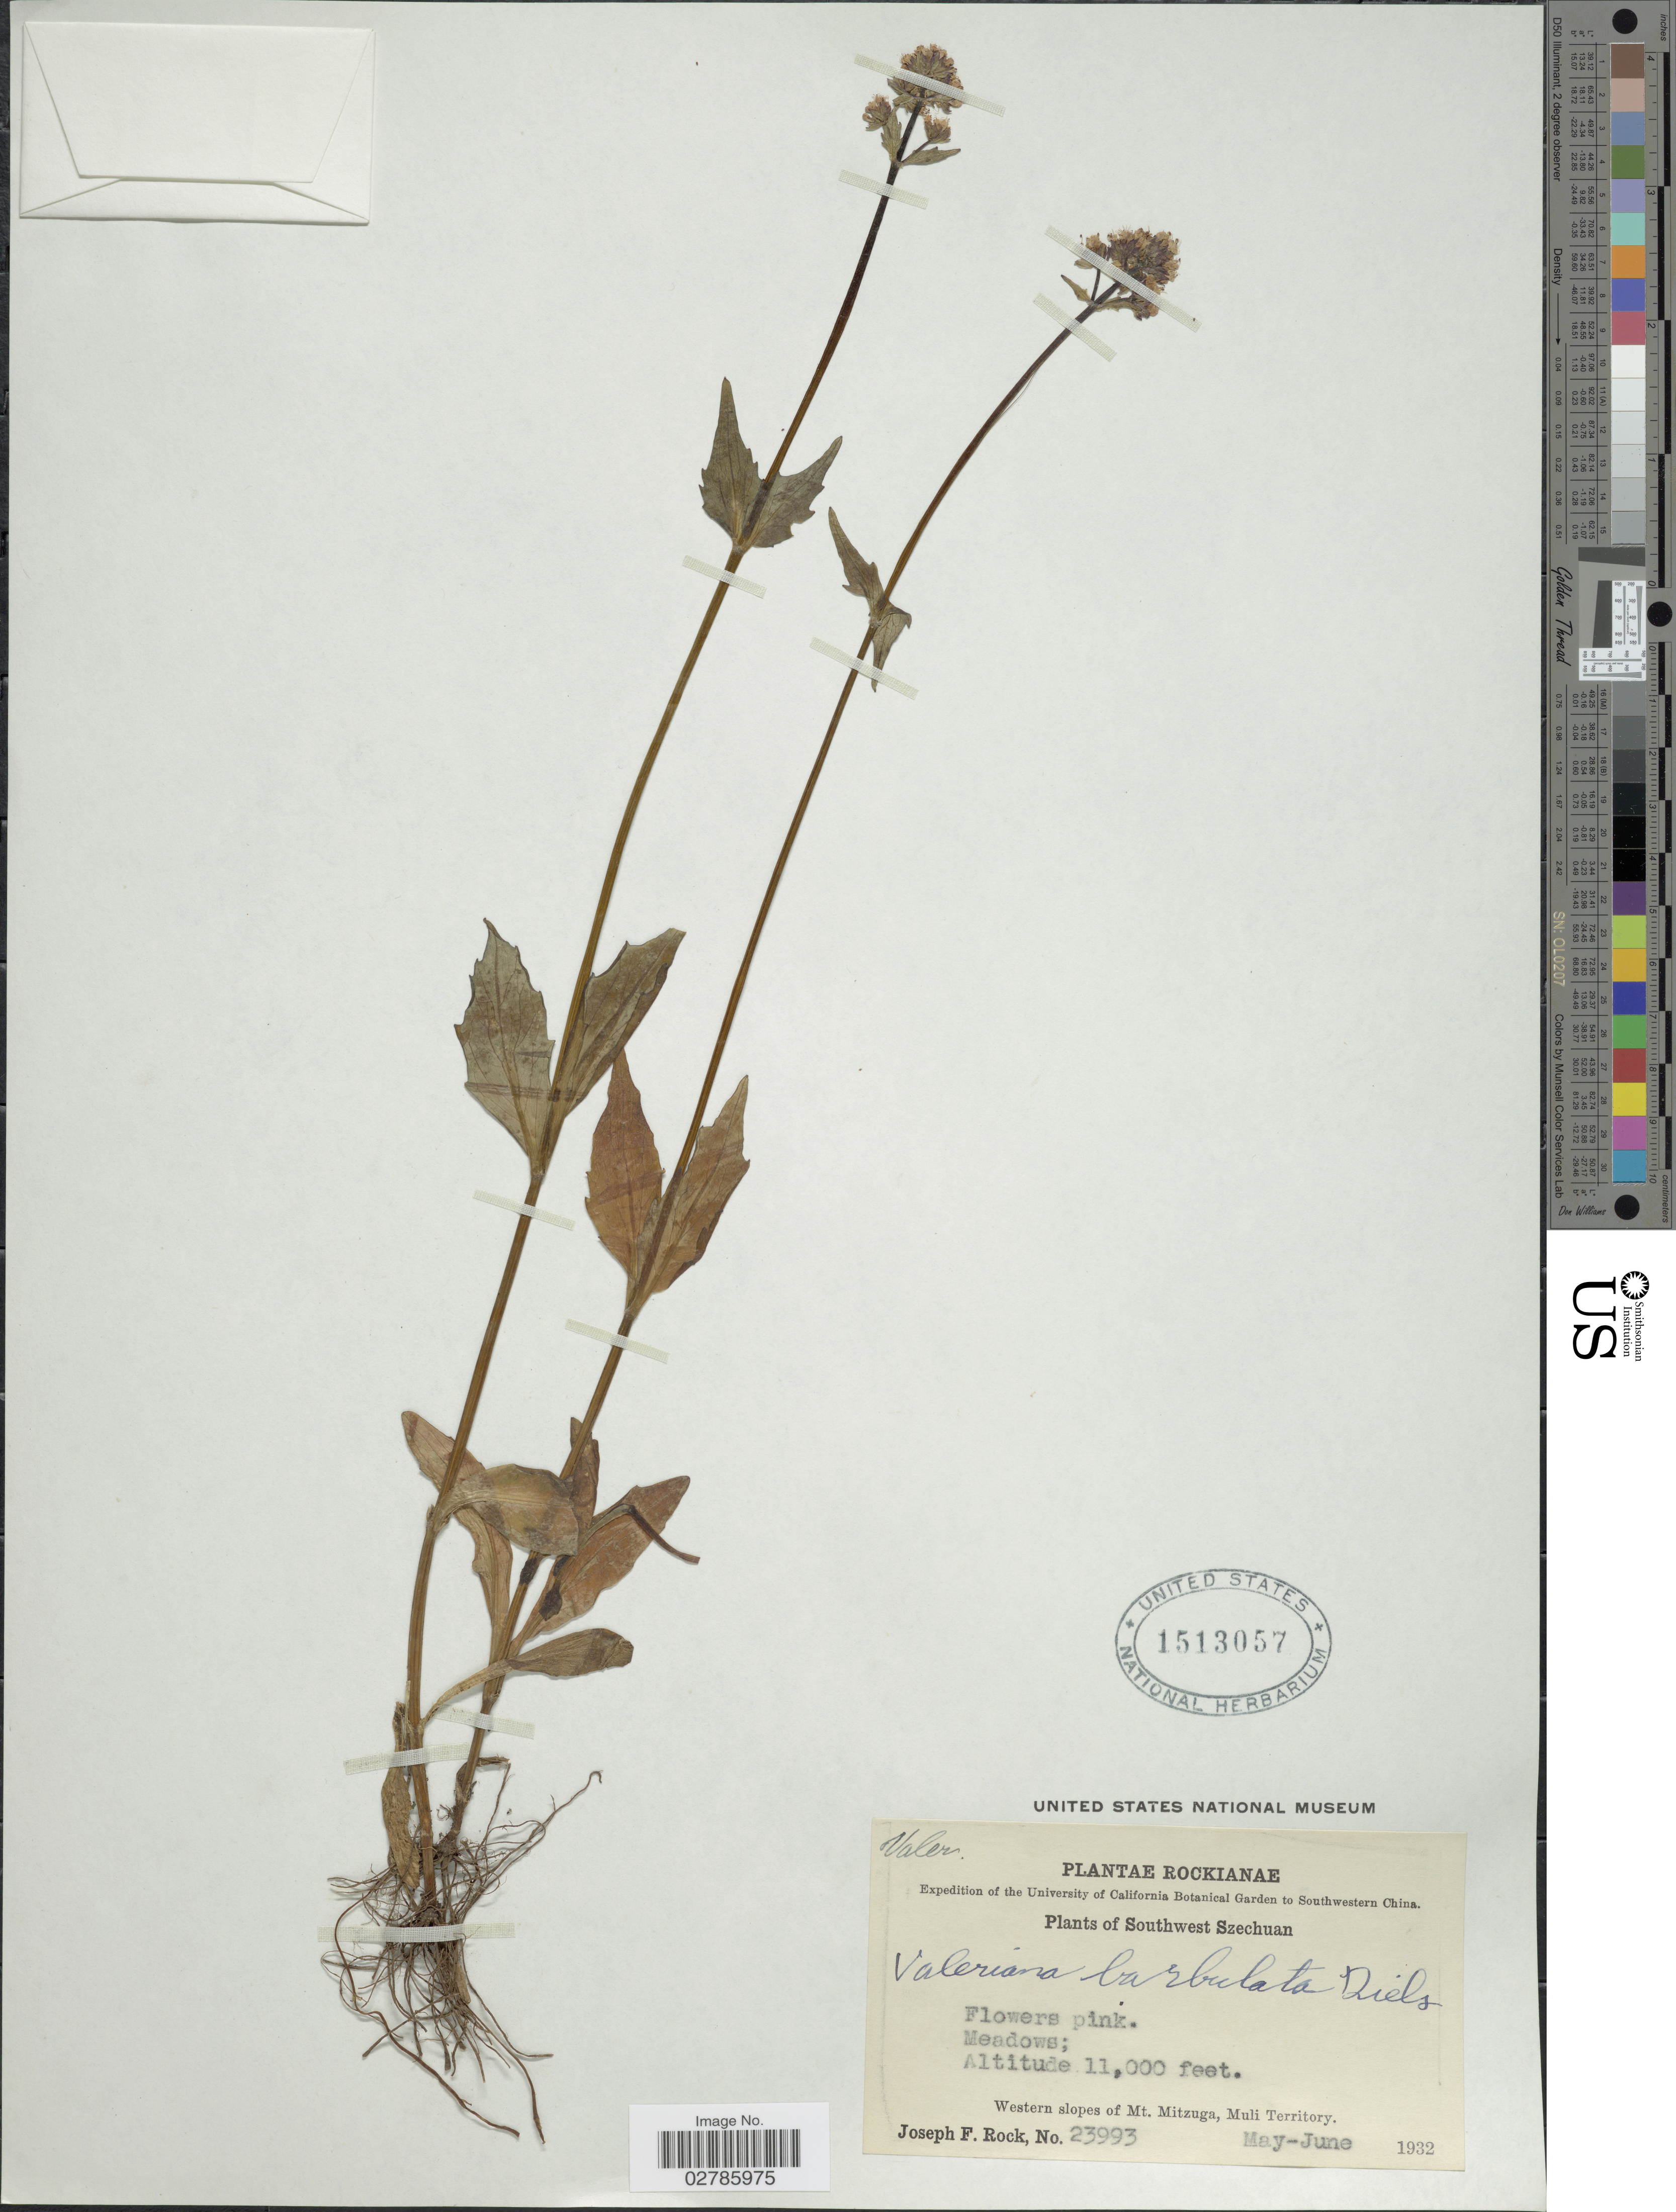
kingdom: Plantae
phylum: Tracheophyta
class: Magnoliopsida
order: Dipsacales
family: Caprifoliaceae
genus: Valeriana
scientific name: Valeriana barbulata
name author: Diels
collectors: J. F. Rock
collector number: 23993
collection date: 1932-05/1932-06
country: China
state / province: Sichuan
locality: Southwestern China. Southwest Szechuan. Western slopes of Mt. Mitzuga, Muli Territory.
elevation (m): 3353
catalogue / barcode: US 1513057